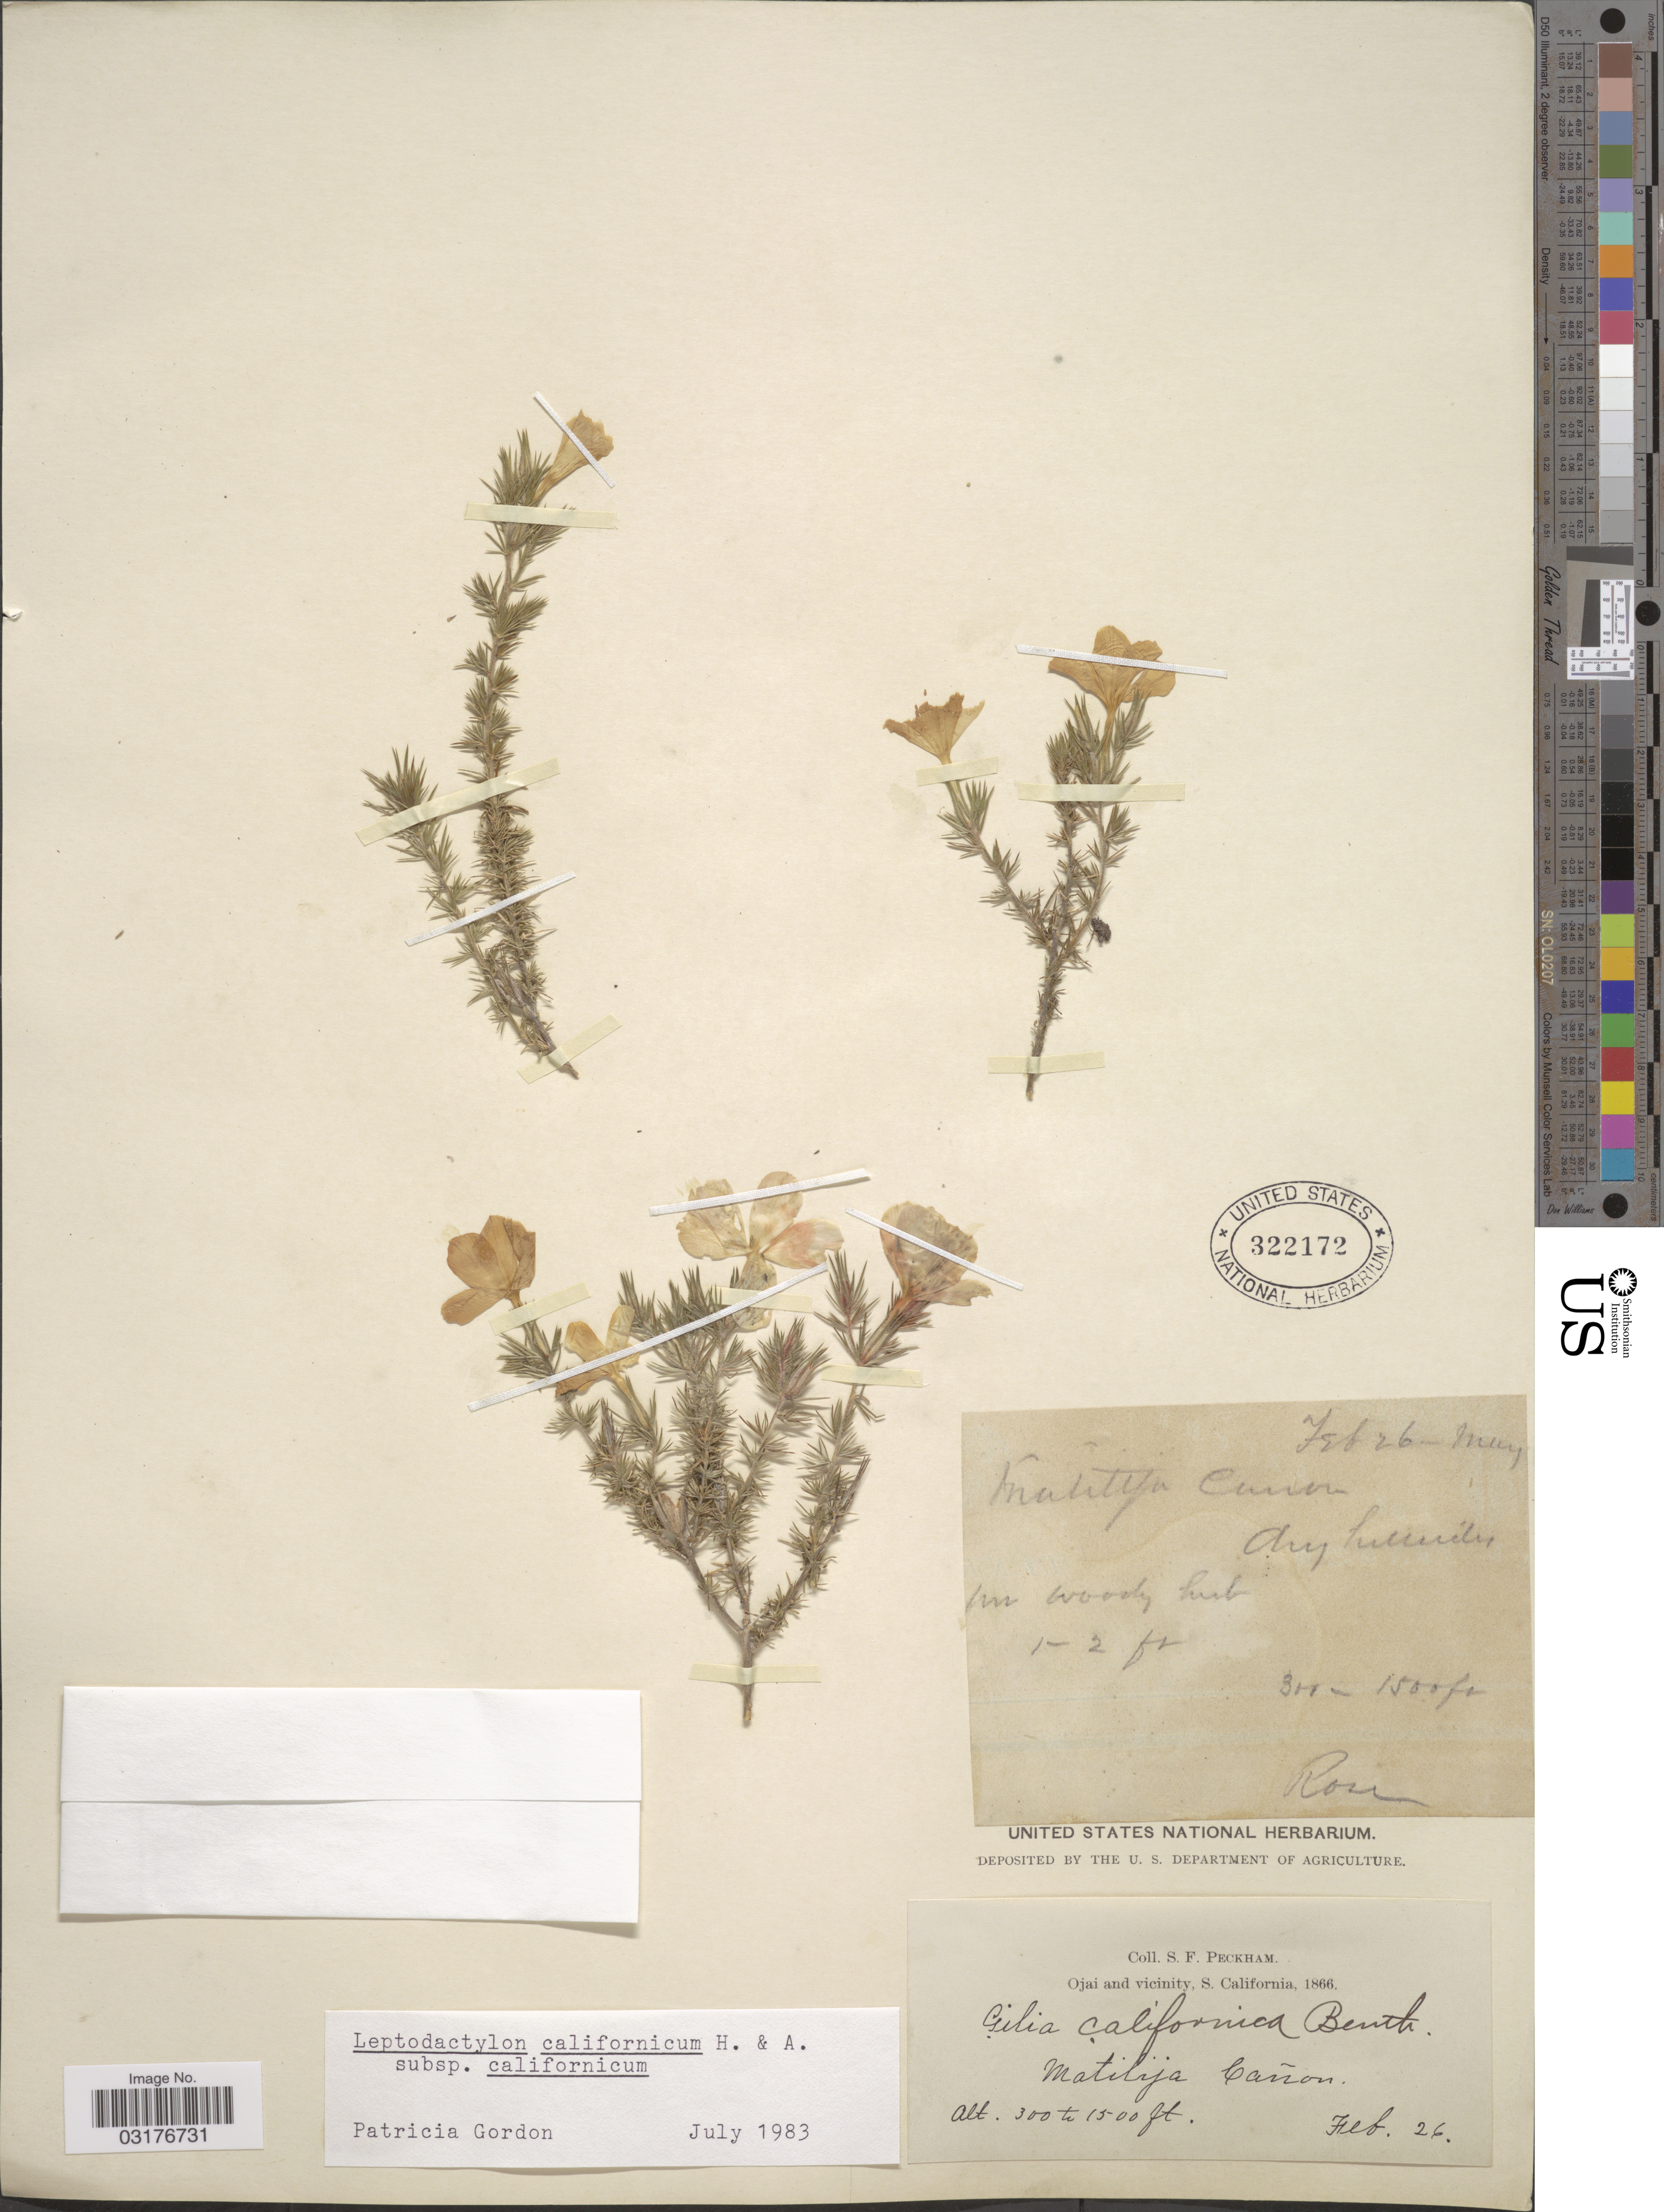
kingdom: Plantae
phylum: Tracheophyta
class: Magnoliopsida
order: Ericales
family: Polemoniaceae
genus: Linanthus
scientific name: Linanthus californicus subsp. californicus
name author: (Hook. & Arn.) J.M. Porter & L.A. Johnson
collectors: S. Peckham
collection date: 1866-02-26/1866-05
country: United States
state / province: California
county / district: Ventura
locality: Ojai and vicinity, S. California. Matilija Cañon.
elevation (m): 91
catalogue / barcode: US 322172